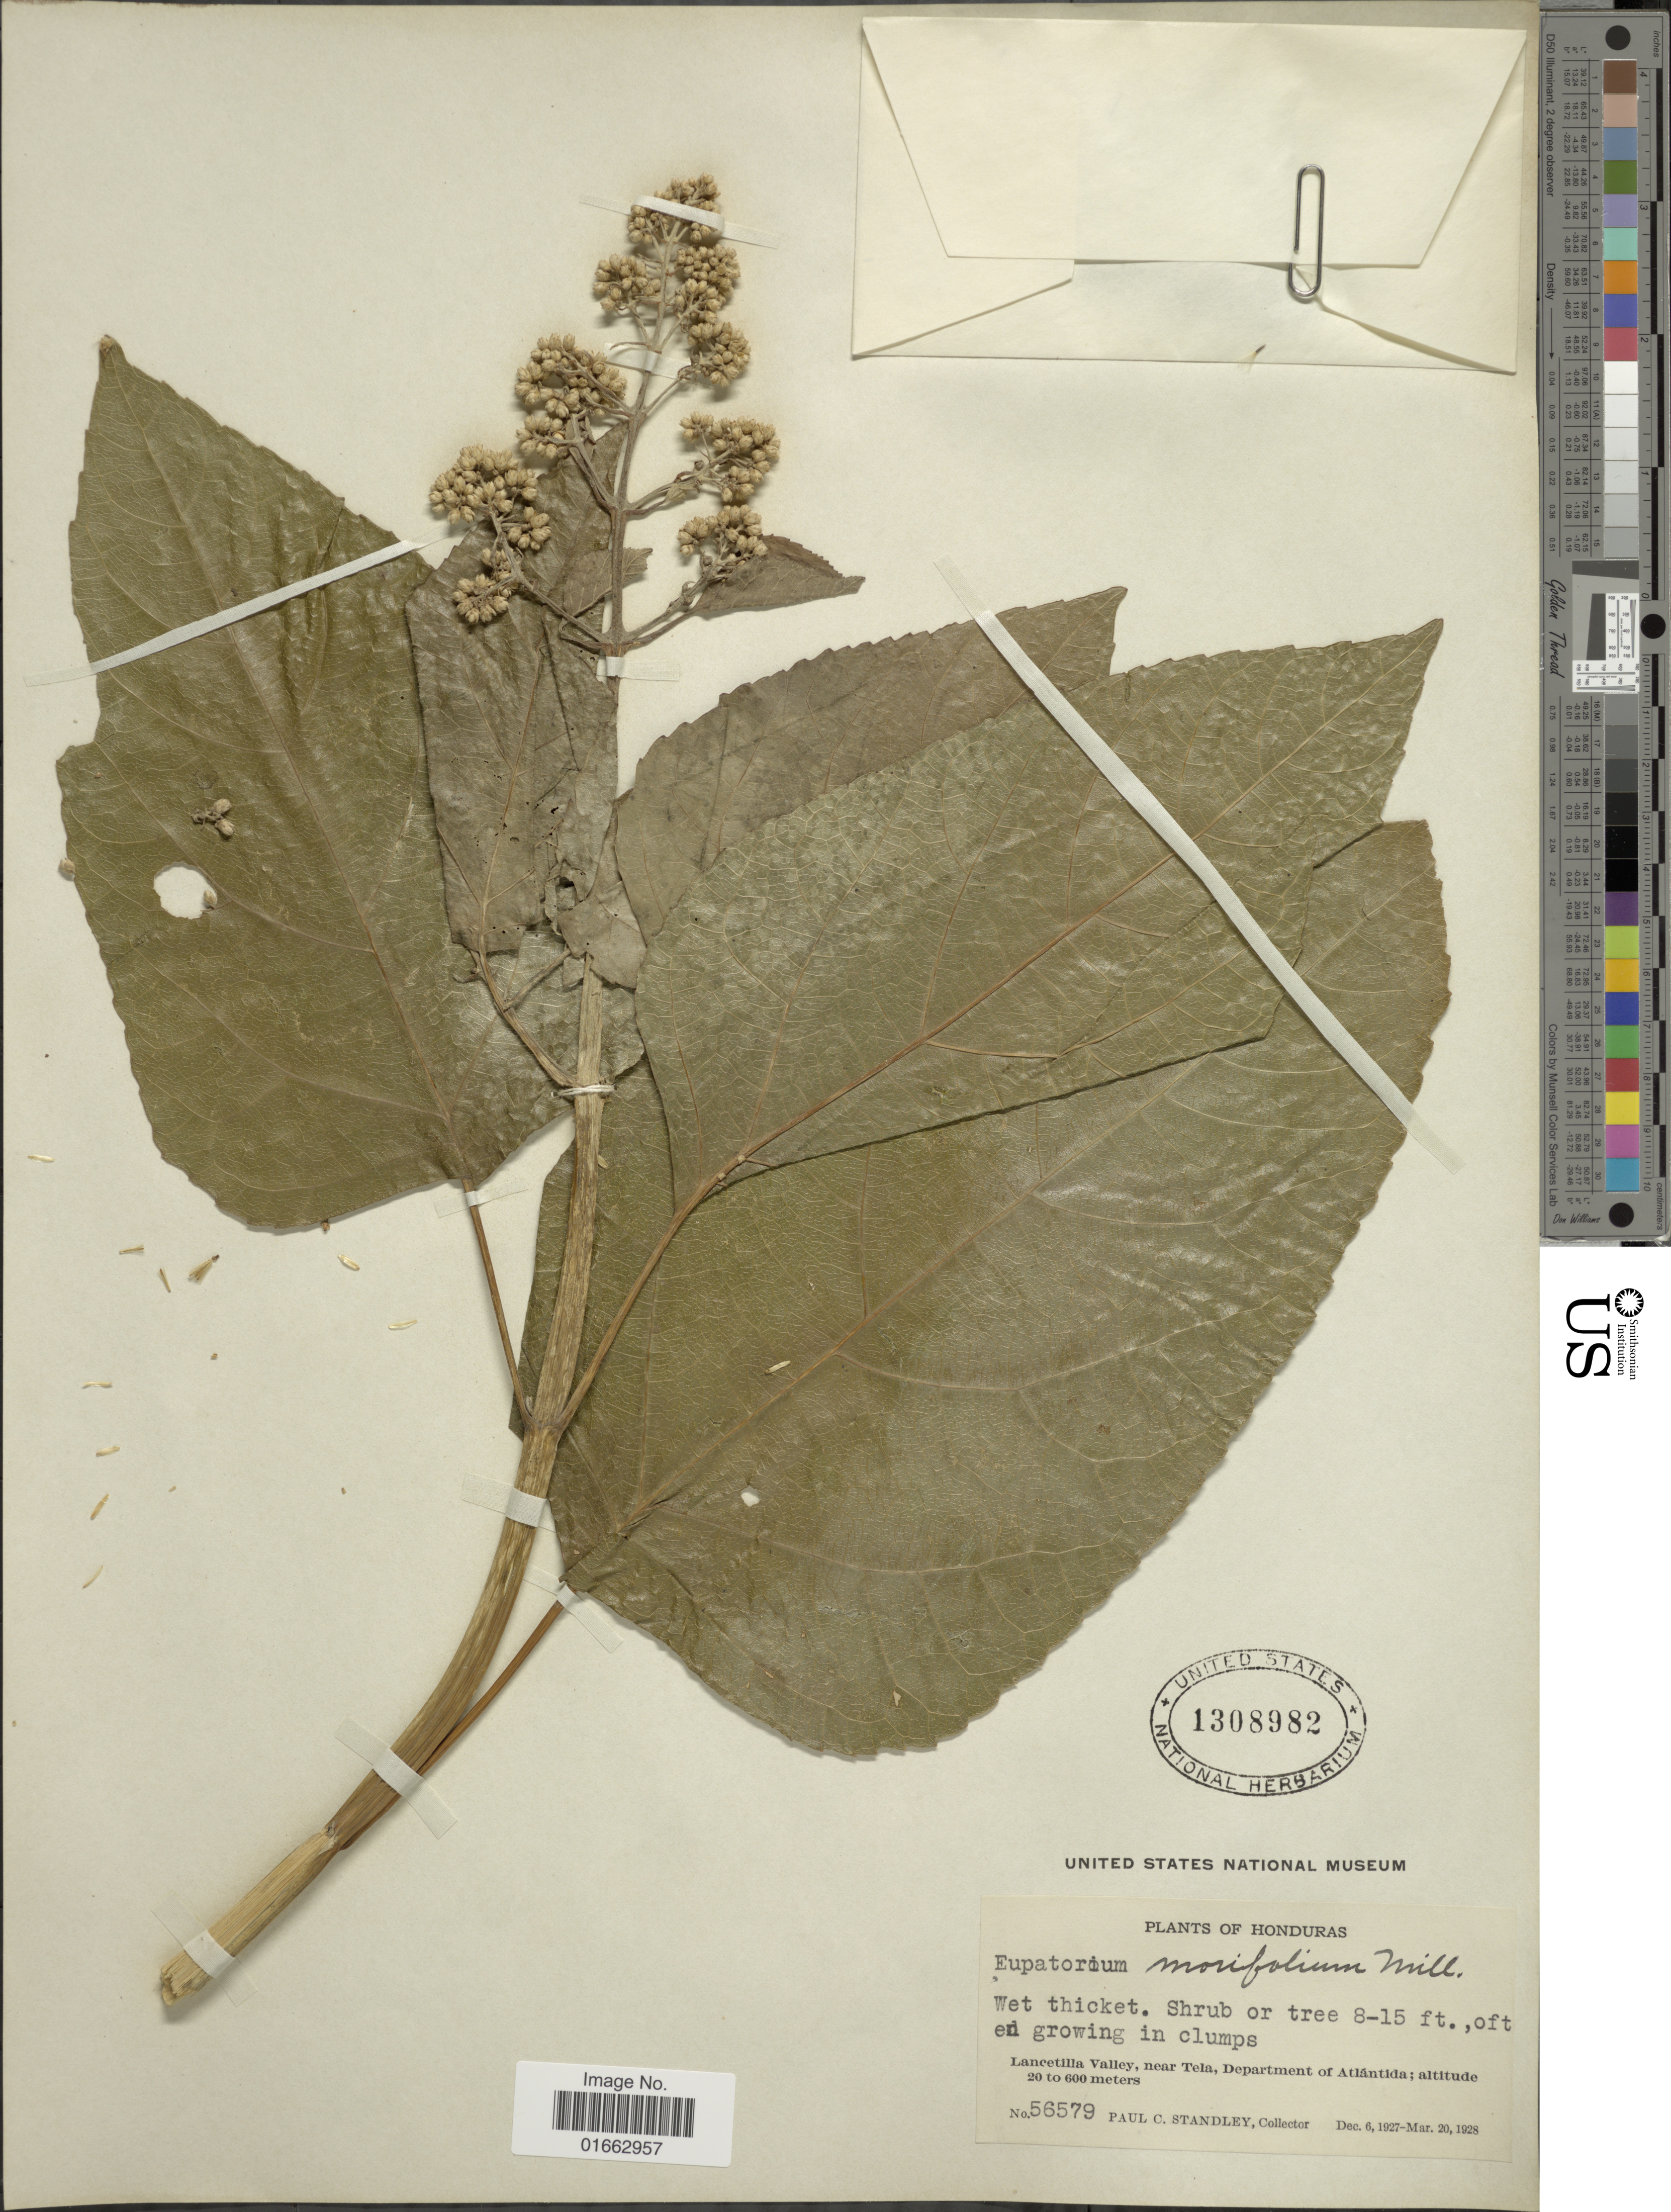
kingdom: Plantae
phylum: Tracheophyta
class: Magnoliopsida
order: Asterales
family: Asteraceae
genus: Critonia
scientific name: Critonia morifolia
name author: (Mill.) R.M. King & H. Rob.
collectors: P. C. Standley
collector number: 56579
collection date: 1927-12-06/1928-03-20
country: Honduras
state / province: Atlántida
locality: Lancetilla Valley, near Tela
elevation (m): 20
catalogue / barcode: US 1308982